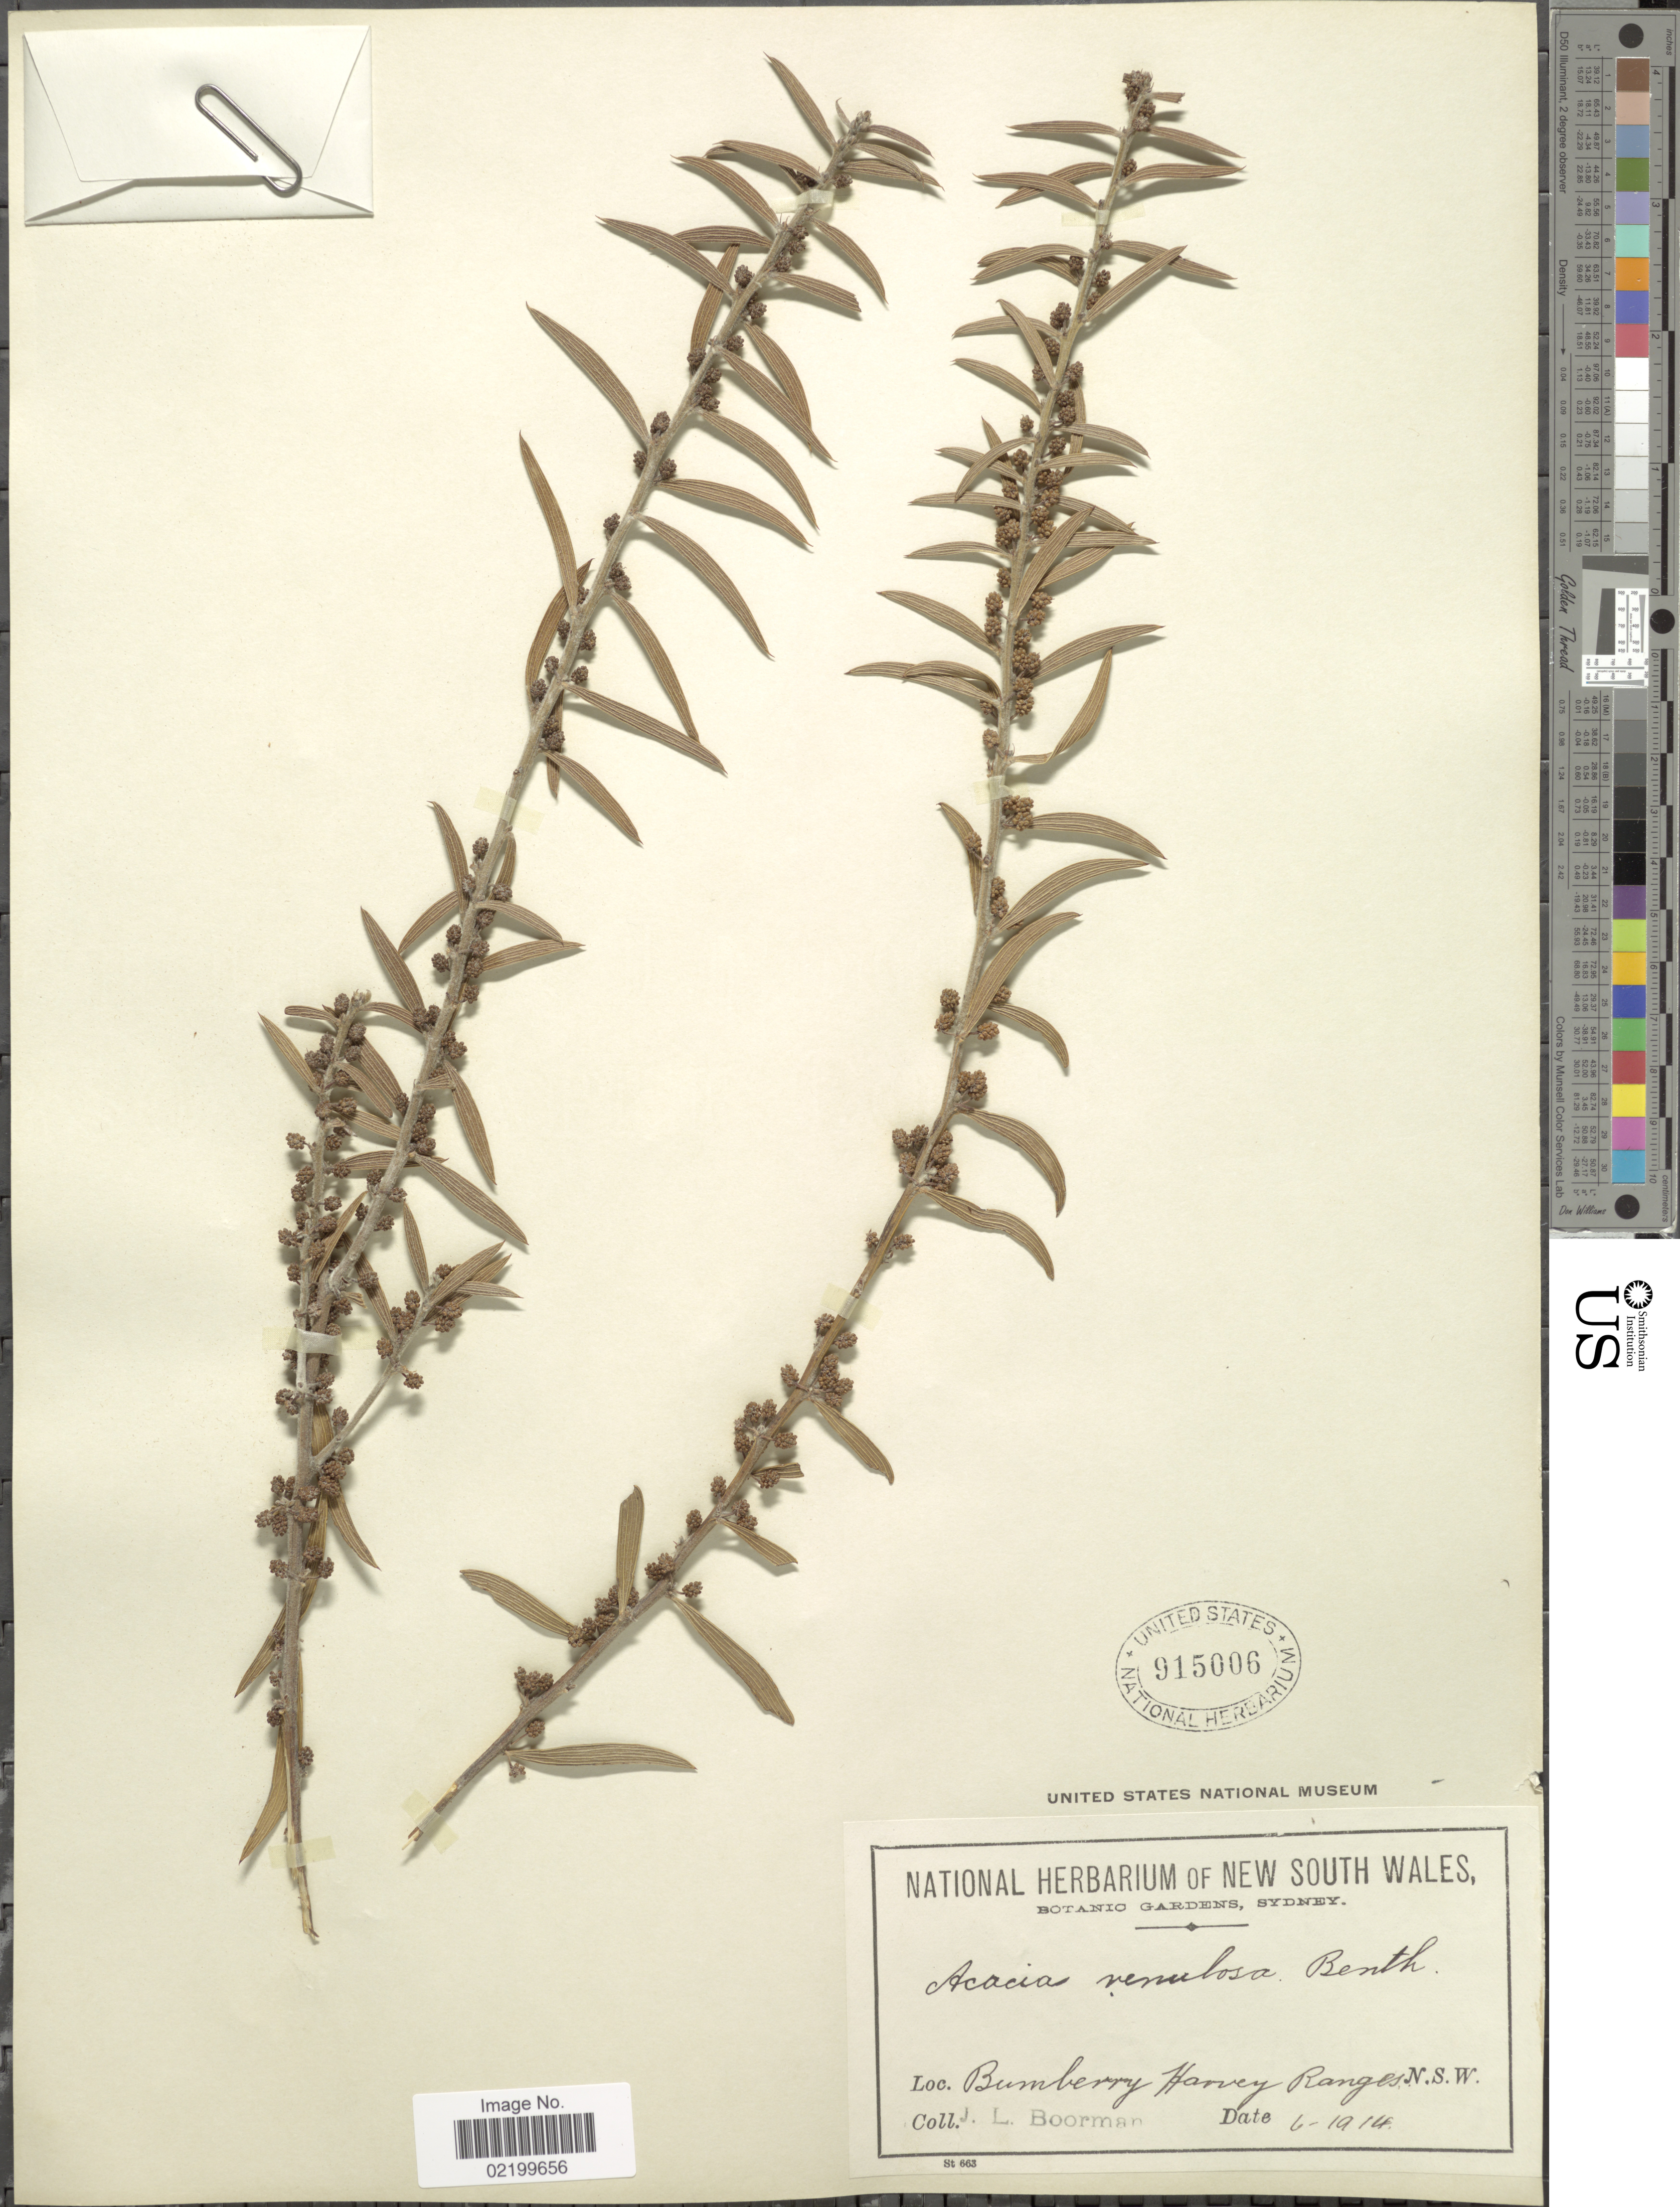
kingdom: Plantae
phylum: Tracheophyta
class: Magnoliopsida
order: Fabales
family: Fabaceae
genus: Acacia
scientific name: Acacia venulosa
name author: Benth.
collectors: J. Boorman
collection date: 1914-06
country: Australia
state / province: New South Wales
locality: Bumberry Harvey Ranges, N.S.W.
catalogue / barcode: US 915006